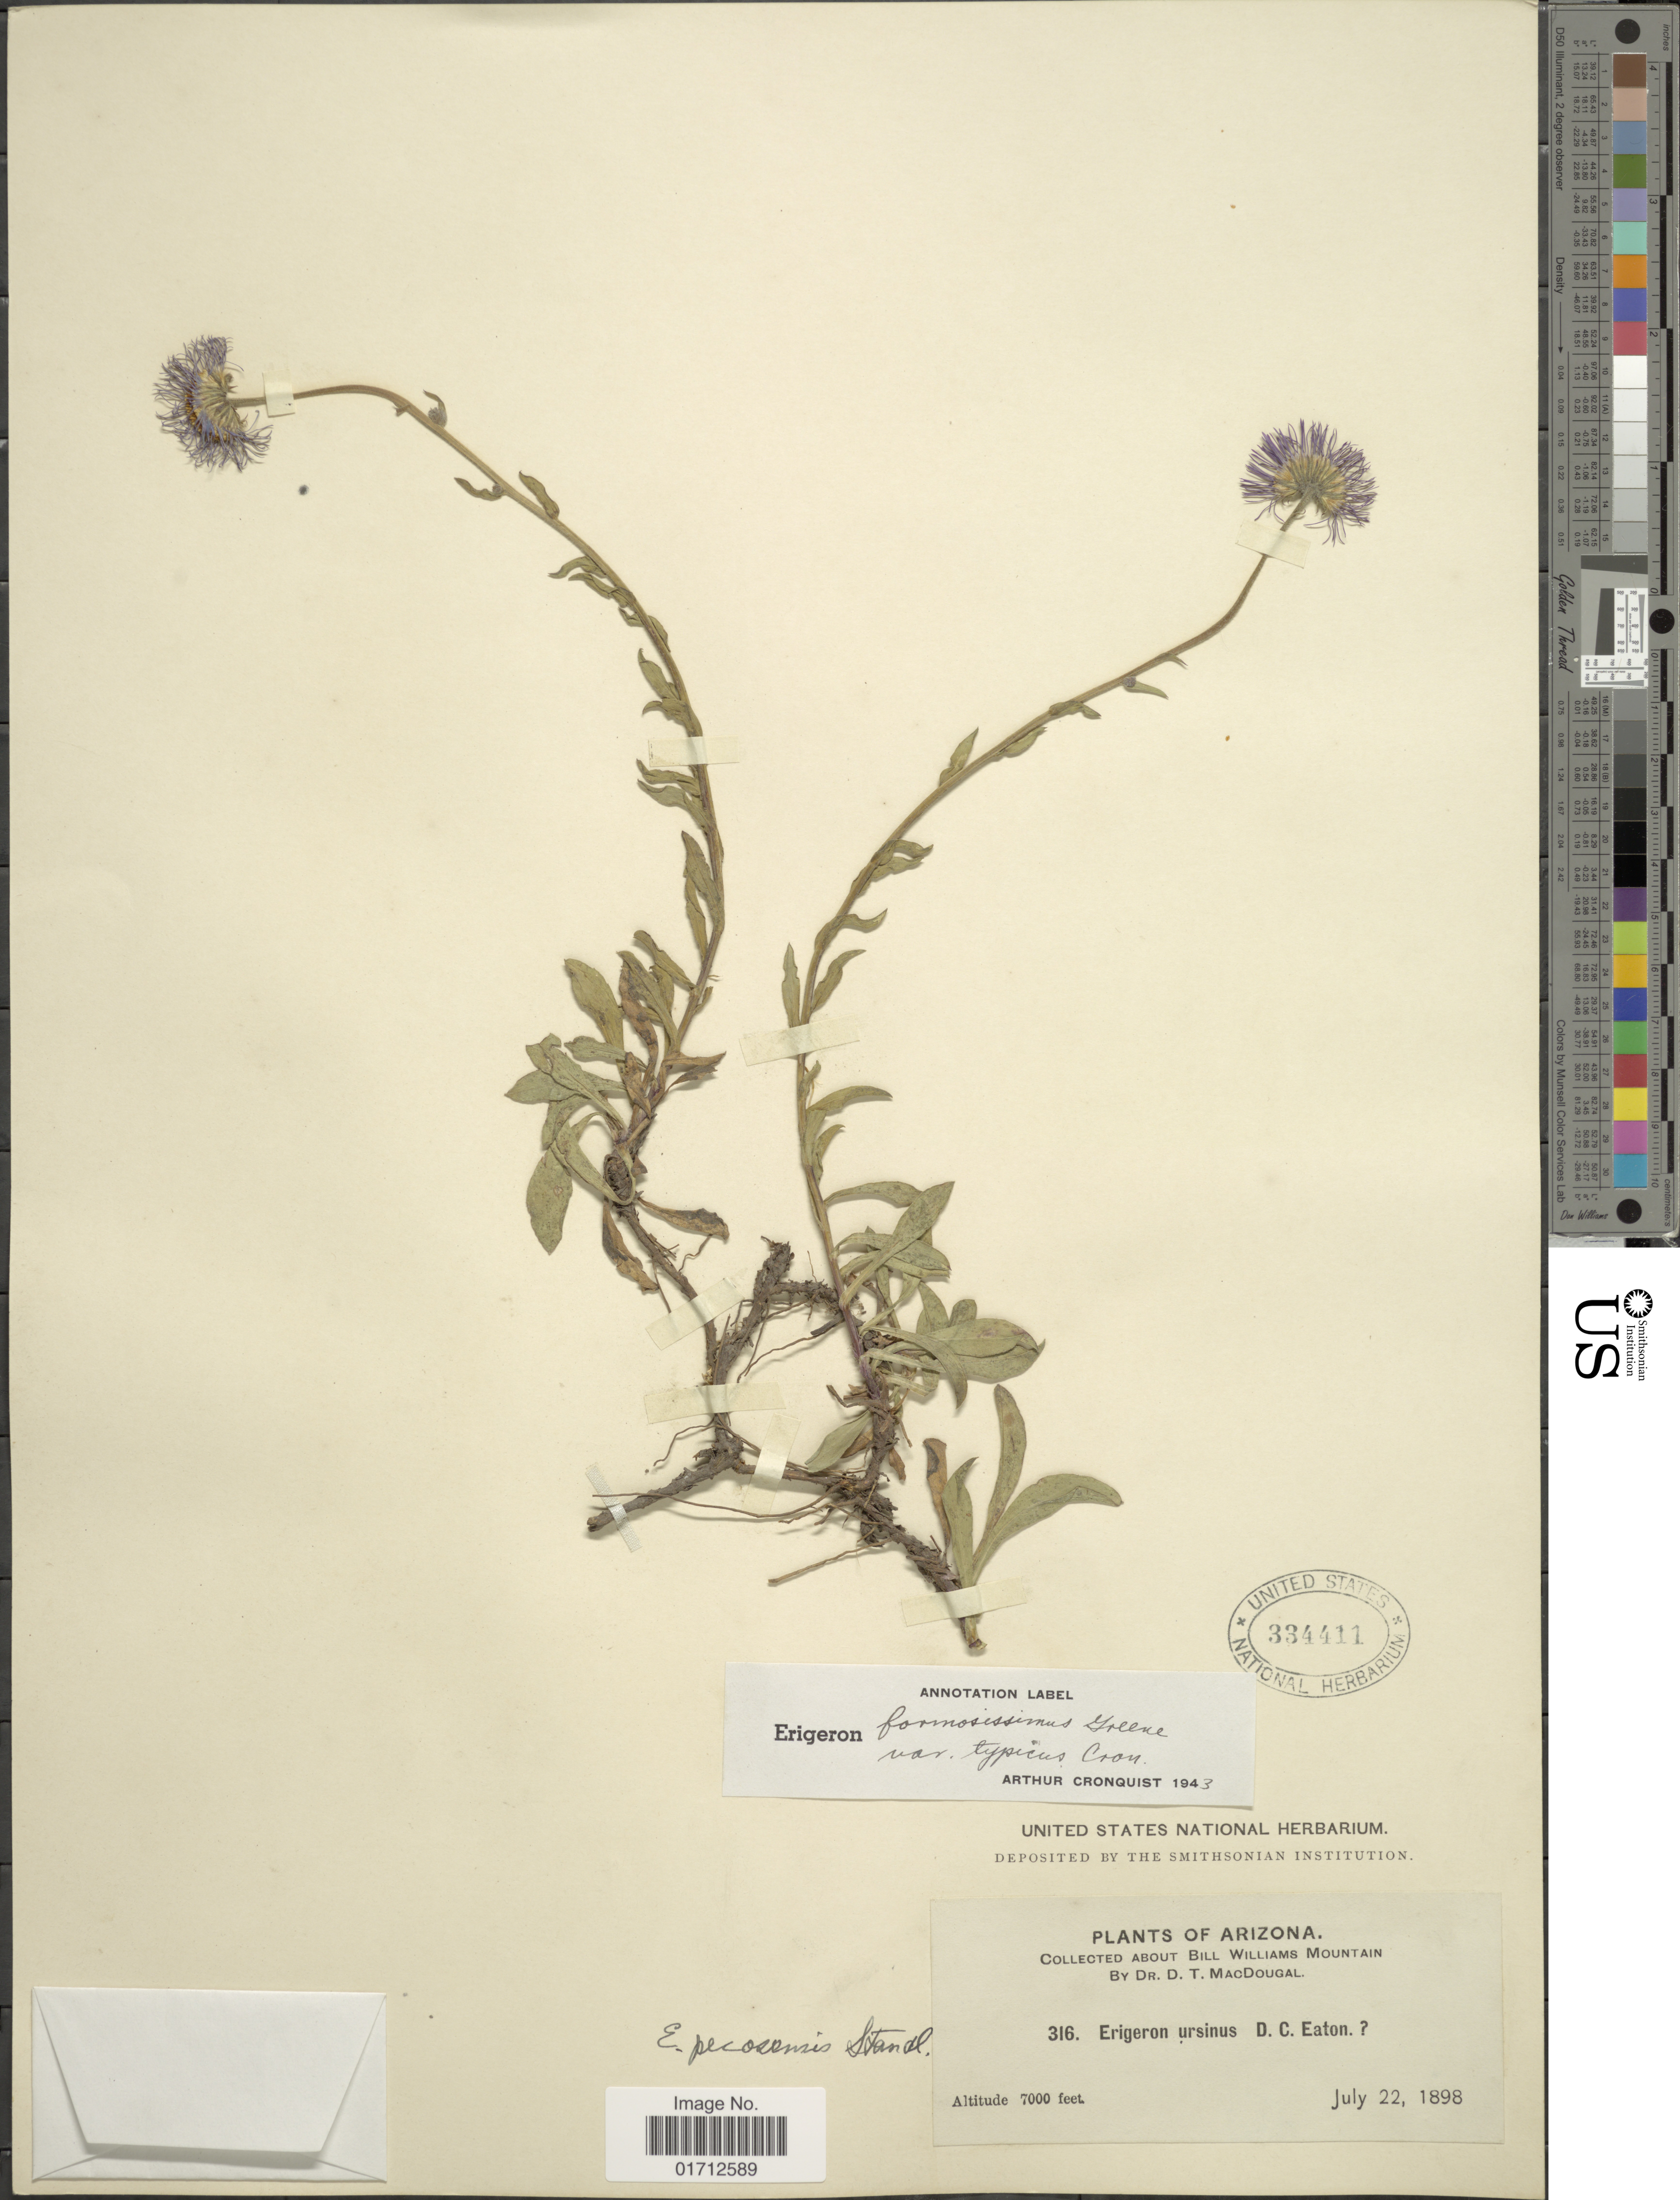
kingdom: Plantae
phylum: Tracheophyta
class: Magnoliopsida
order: Asterales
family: Asteraceae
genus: Erigeron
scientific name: Erigeron formosissimus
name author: Greene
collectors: D. T. MacDougal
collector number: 316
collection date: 1898-07-22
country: United States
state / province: Arizona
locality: About Bill Williams Mountains.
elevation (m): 2134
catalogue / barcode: US 334411